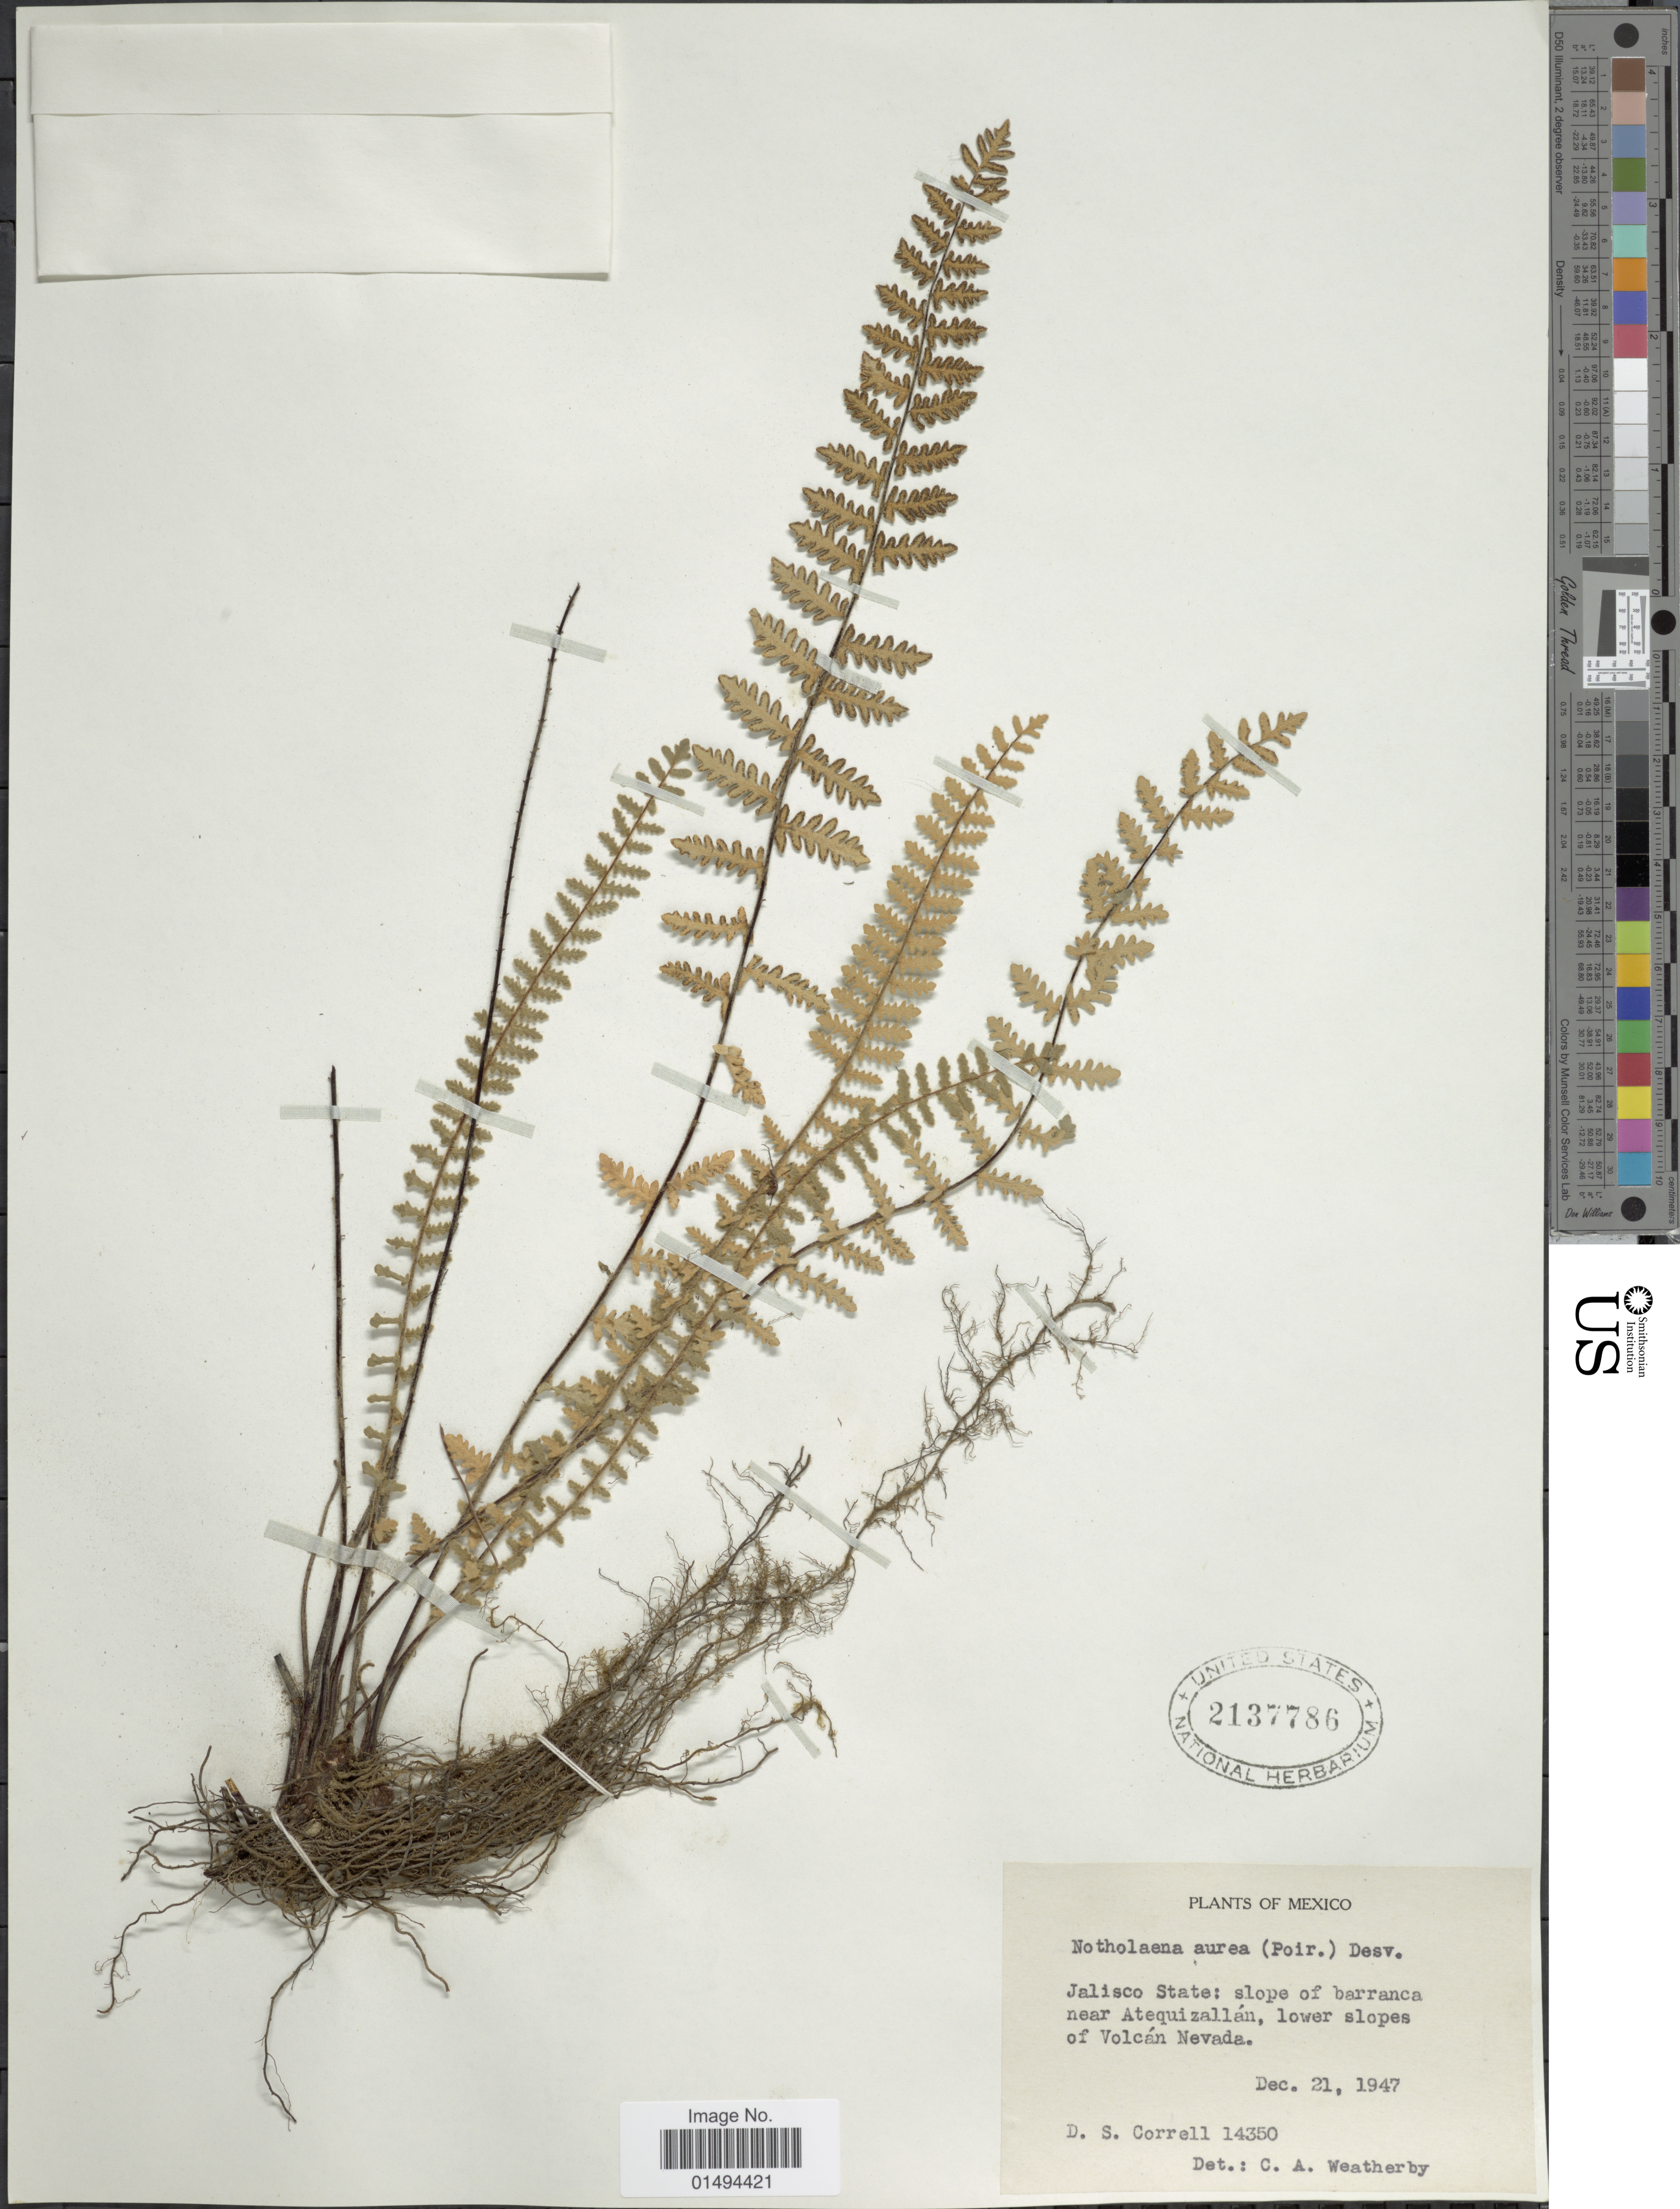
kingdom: Plantae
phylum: Tracheophyta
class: Polypodiopsida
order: Polypodiales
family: Pteridaceae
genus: Myriopteris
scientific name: Myriopteris aurea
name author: (Poir.) Grusz & Windham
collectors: D. S. Correll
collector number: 14350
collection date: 1947-12-21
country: Mexico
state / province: Jalisco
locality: Near Atequizallan, lower slopes of Volcan Nevada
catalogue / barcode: US 2137786